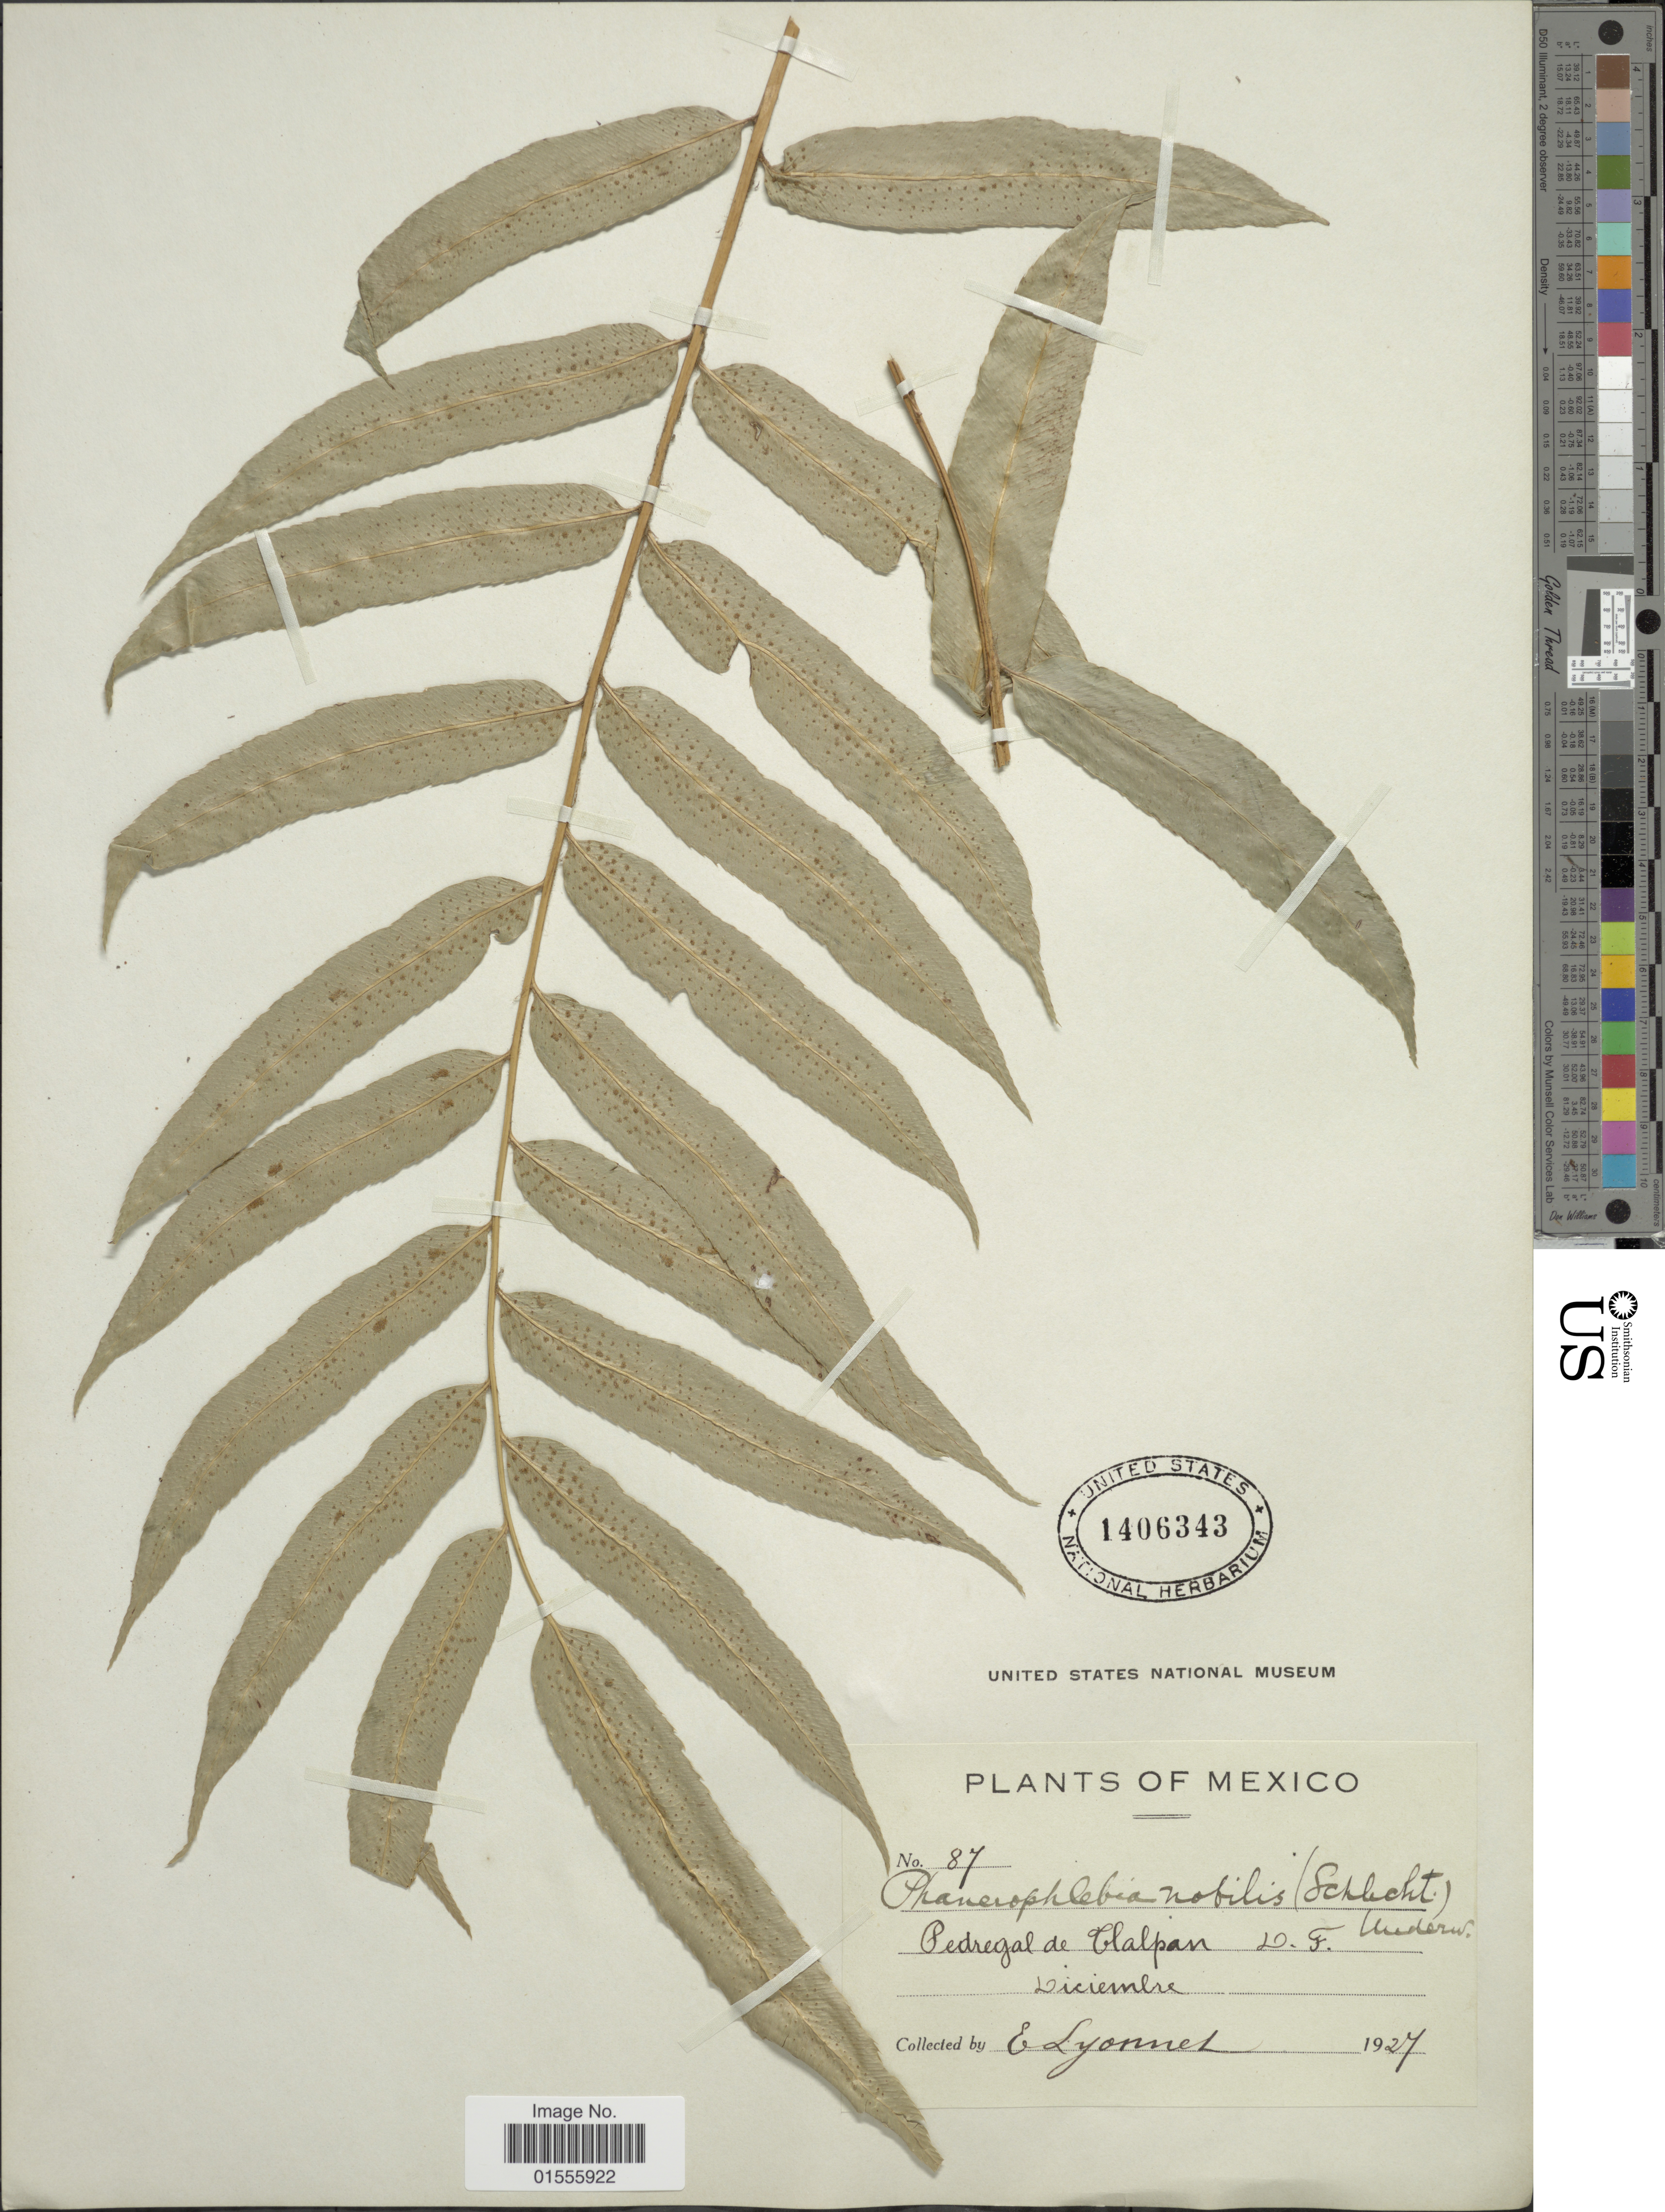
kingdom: Plantae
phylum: Tracheophyta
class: Polypodiopsida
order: Polypodiales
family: Dryopteridaceae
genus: Phanerophlebia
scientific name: Phanerophlebia nobilis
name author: (Schltdl. & Cham.) C. Presl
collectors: E. Lyonnet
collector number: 87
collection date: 1927-12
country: Mexico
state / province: Distrito Federal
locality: Pedregal de Tlalpan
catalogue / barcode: US 1406343